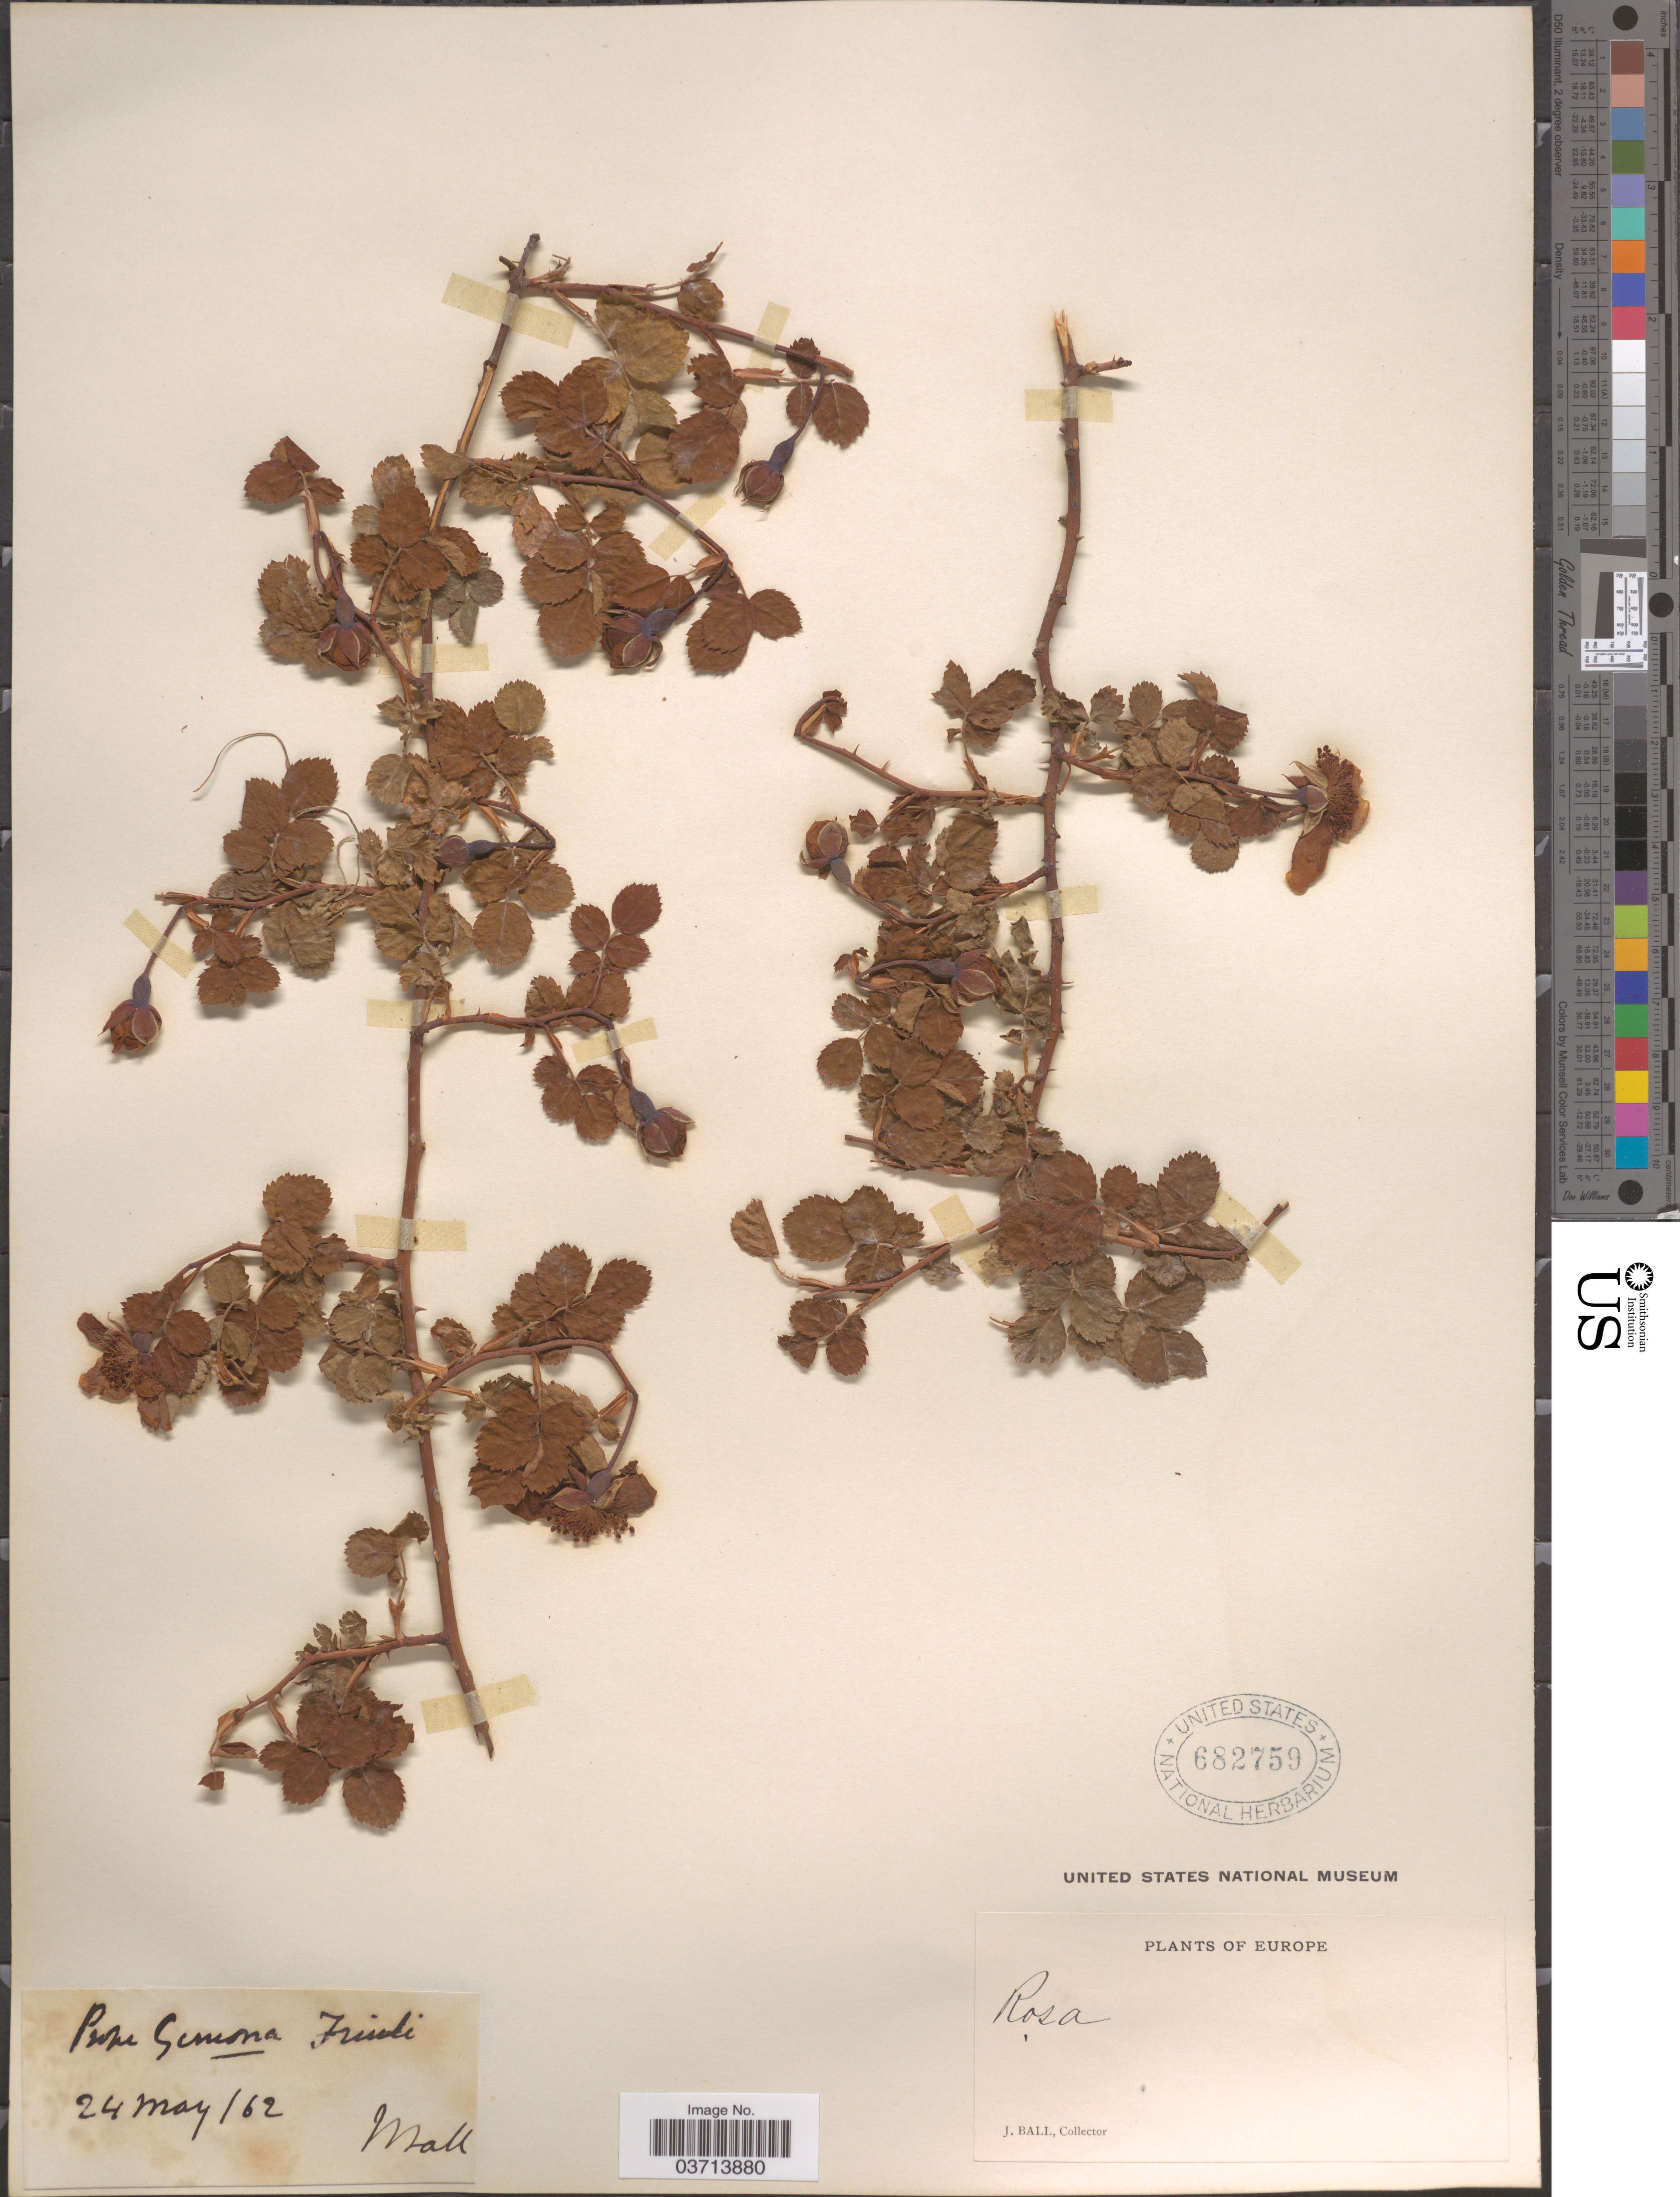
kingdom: Plantae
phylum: Tracheophyta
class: Magnoliopsida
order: Rosales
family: Rosaceae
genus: Rosa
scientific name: Rosa sp.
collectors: J. Ball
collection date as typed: Transcribed d/m/y: 24/5/62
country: Italy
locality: Prope Gemosa Friuli. Europe.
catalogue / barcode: US 682759